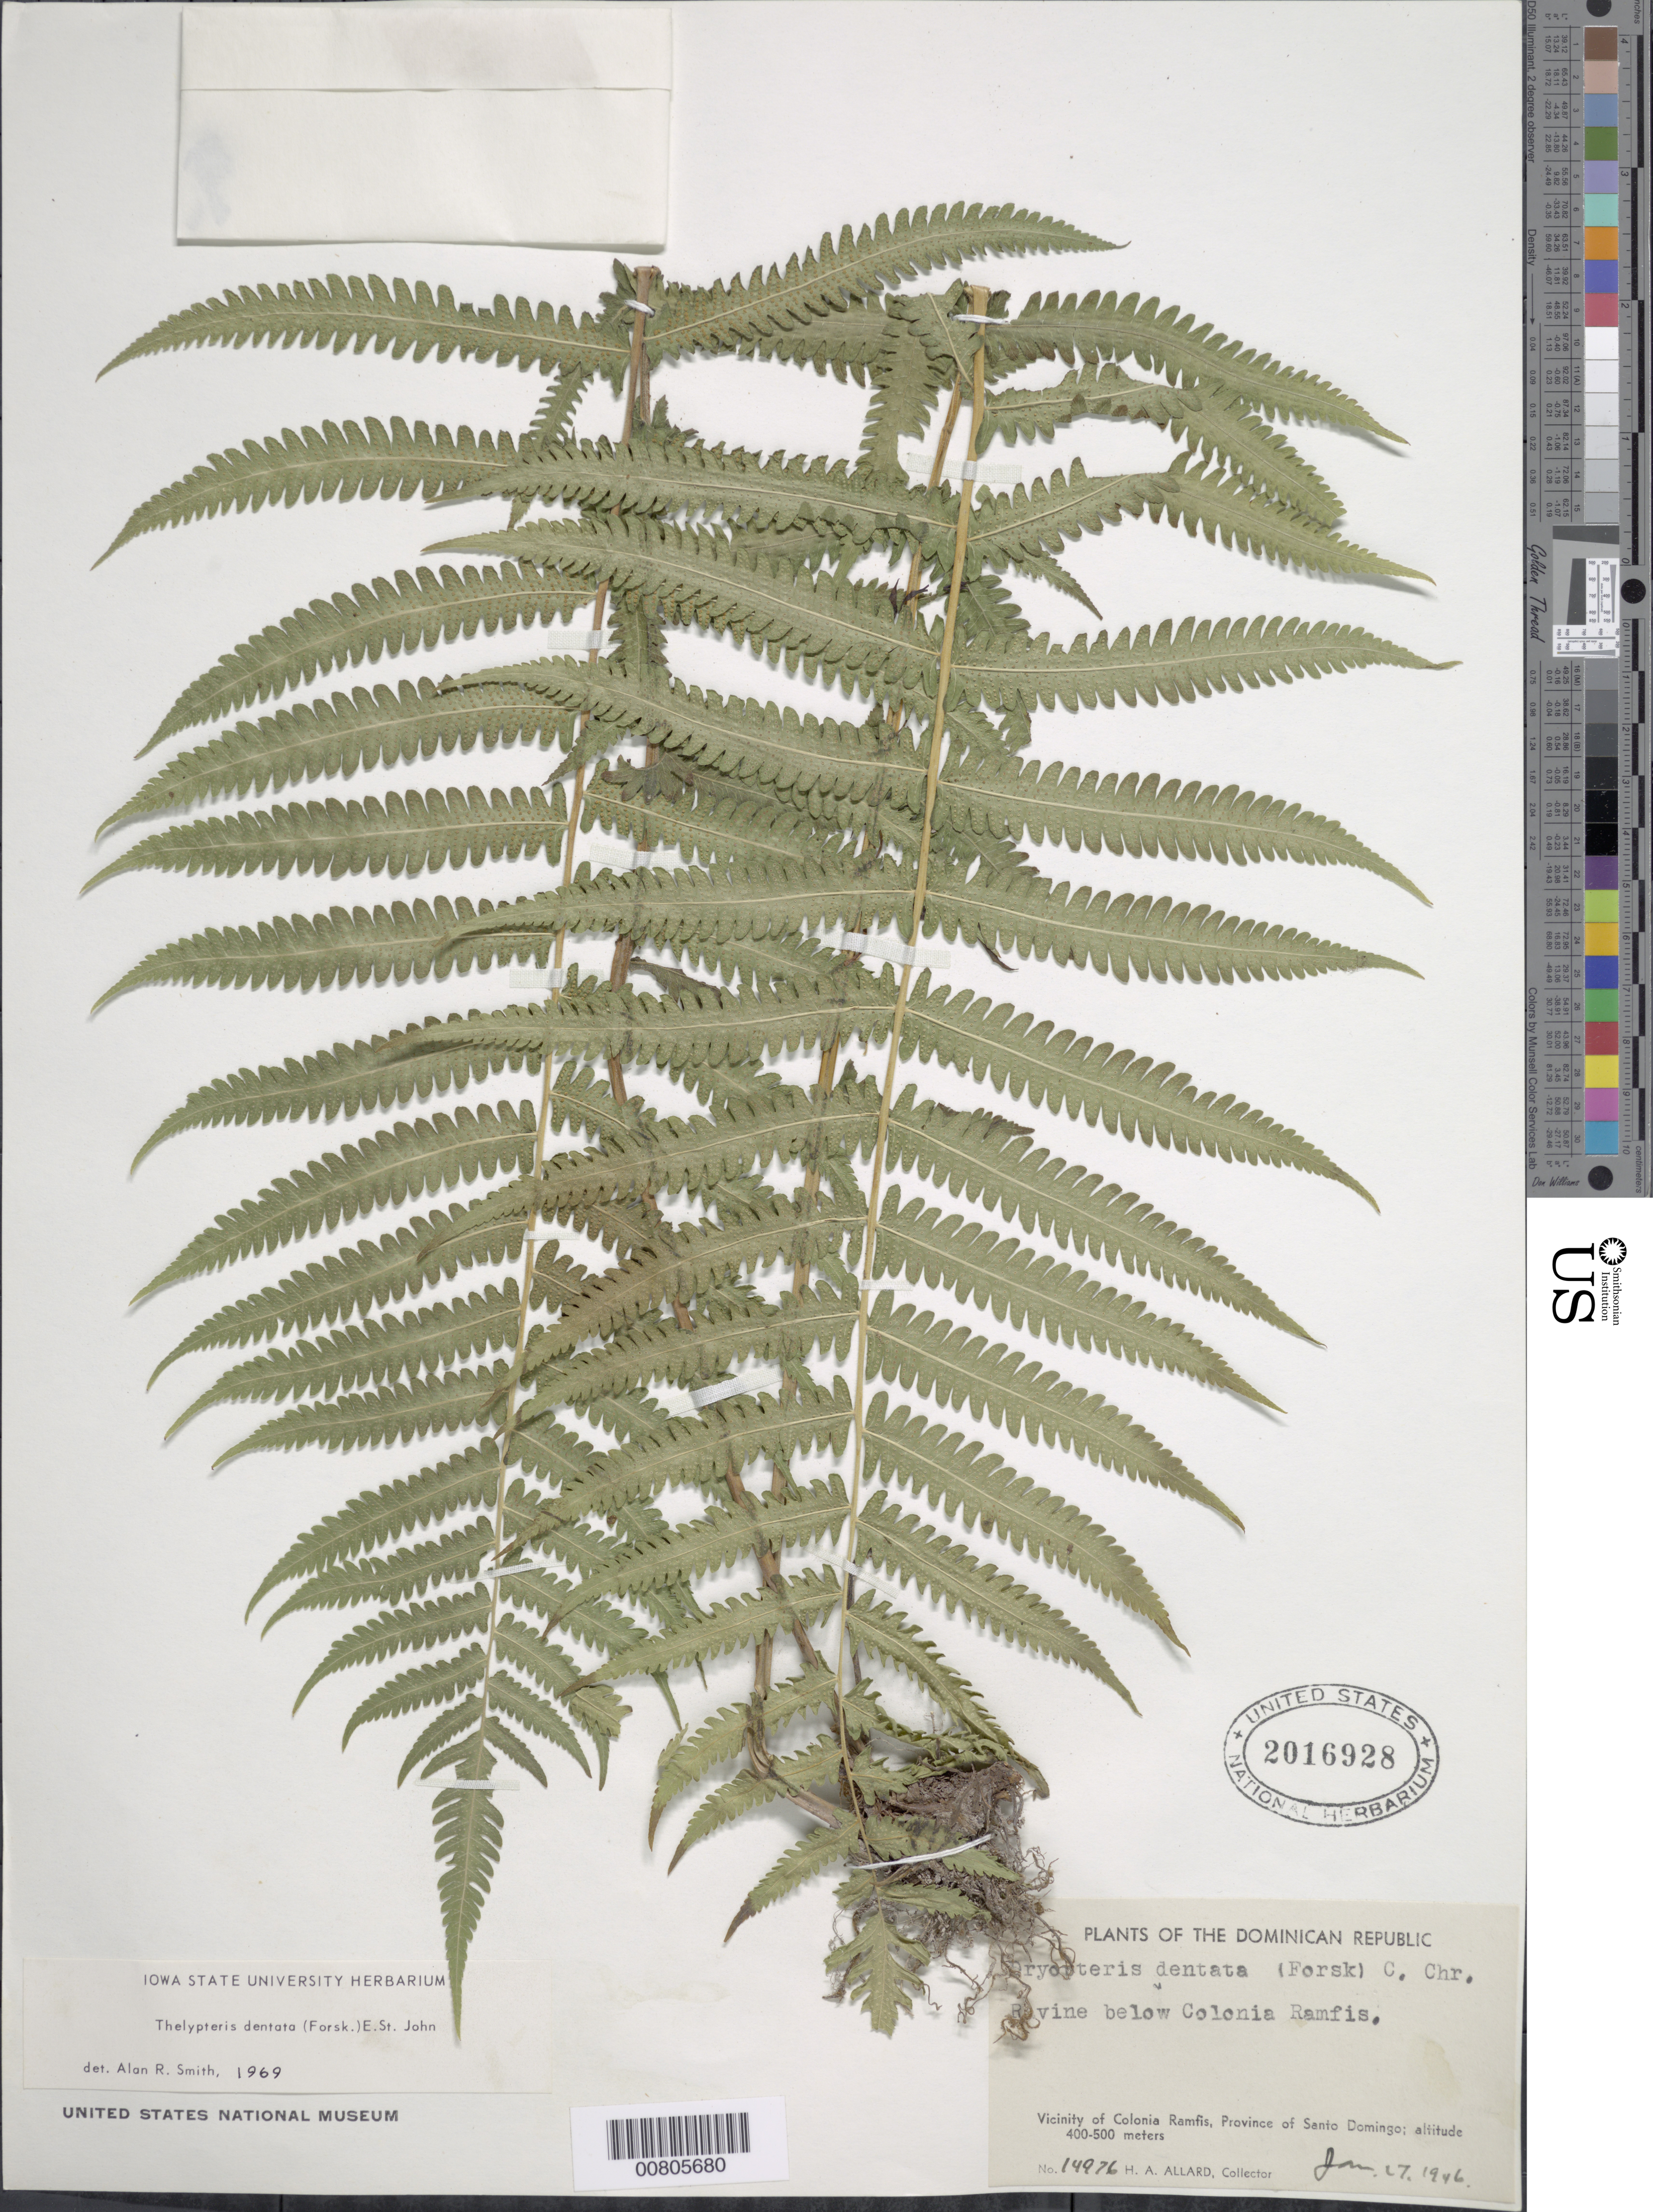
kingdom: Plantae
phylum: Tracheophyta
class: Polypodiopsida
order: Polypodiales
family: Thelypteridaceae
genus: Christella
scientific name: Christella dentata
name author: (Forssk.) Brownsey & Jermy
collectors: H. A. Allard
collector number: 14976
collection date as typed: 27 Jan 1946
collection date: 1946-01-27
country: Dominican Republic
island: Hispaniola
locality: Prov. Santo Domingo, below Colonia Ramfis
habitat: Ravine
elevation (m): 400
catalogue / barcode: US 2016928